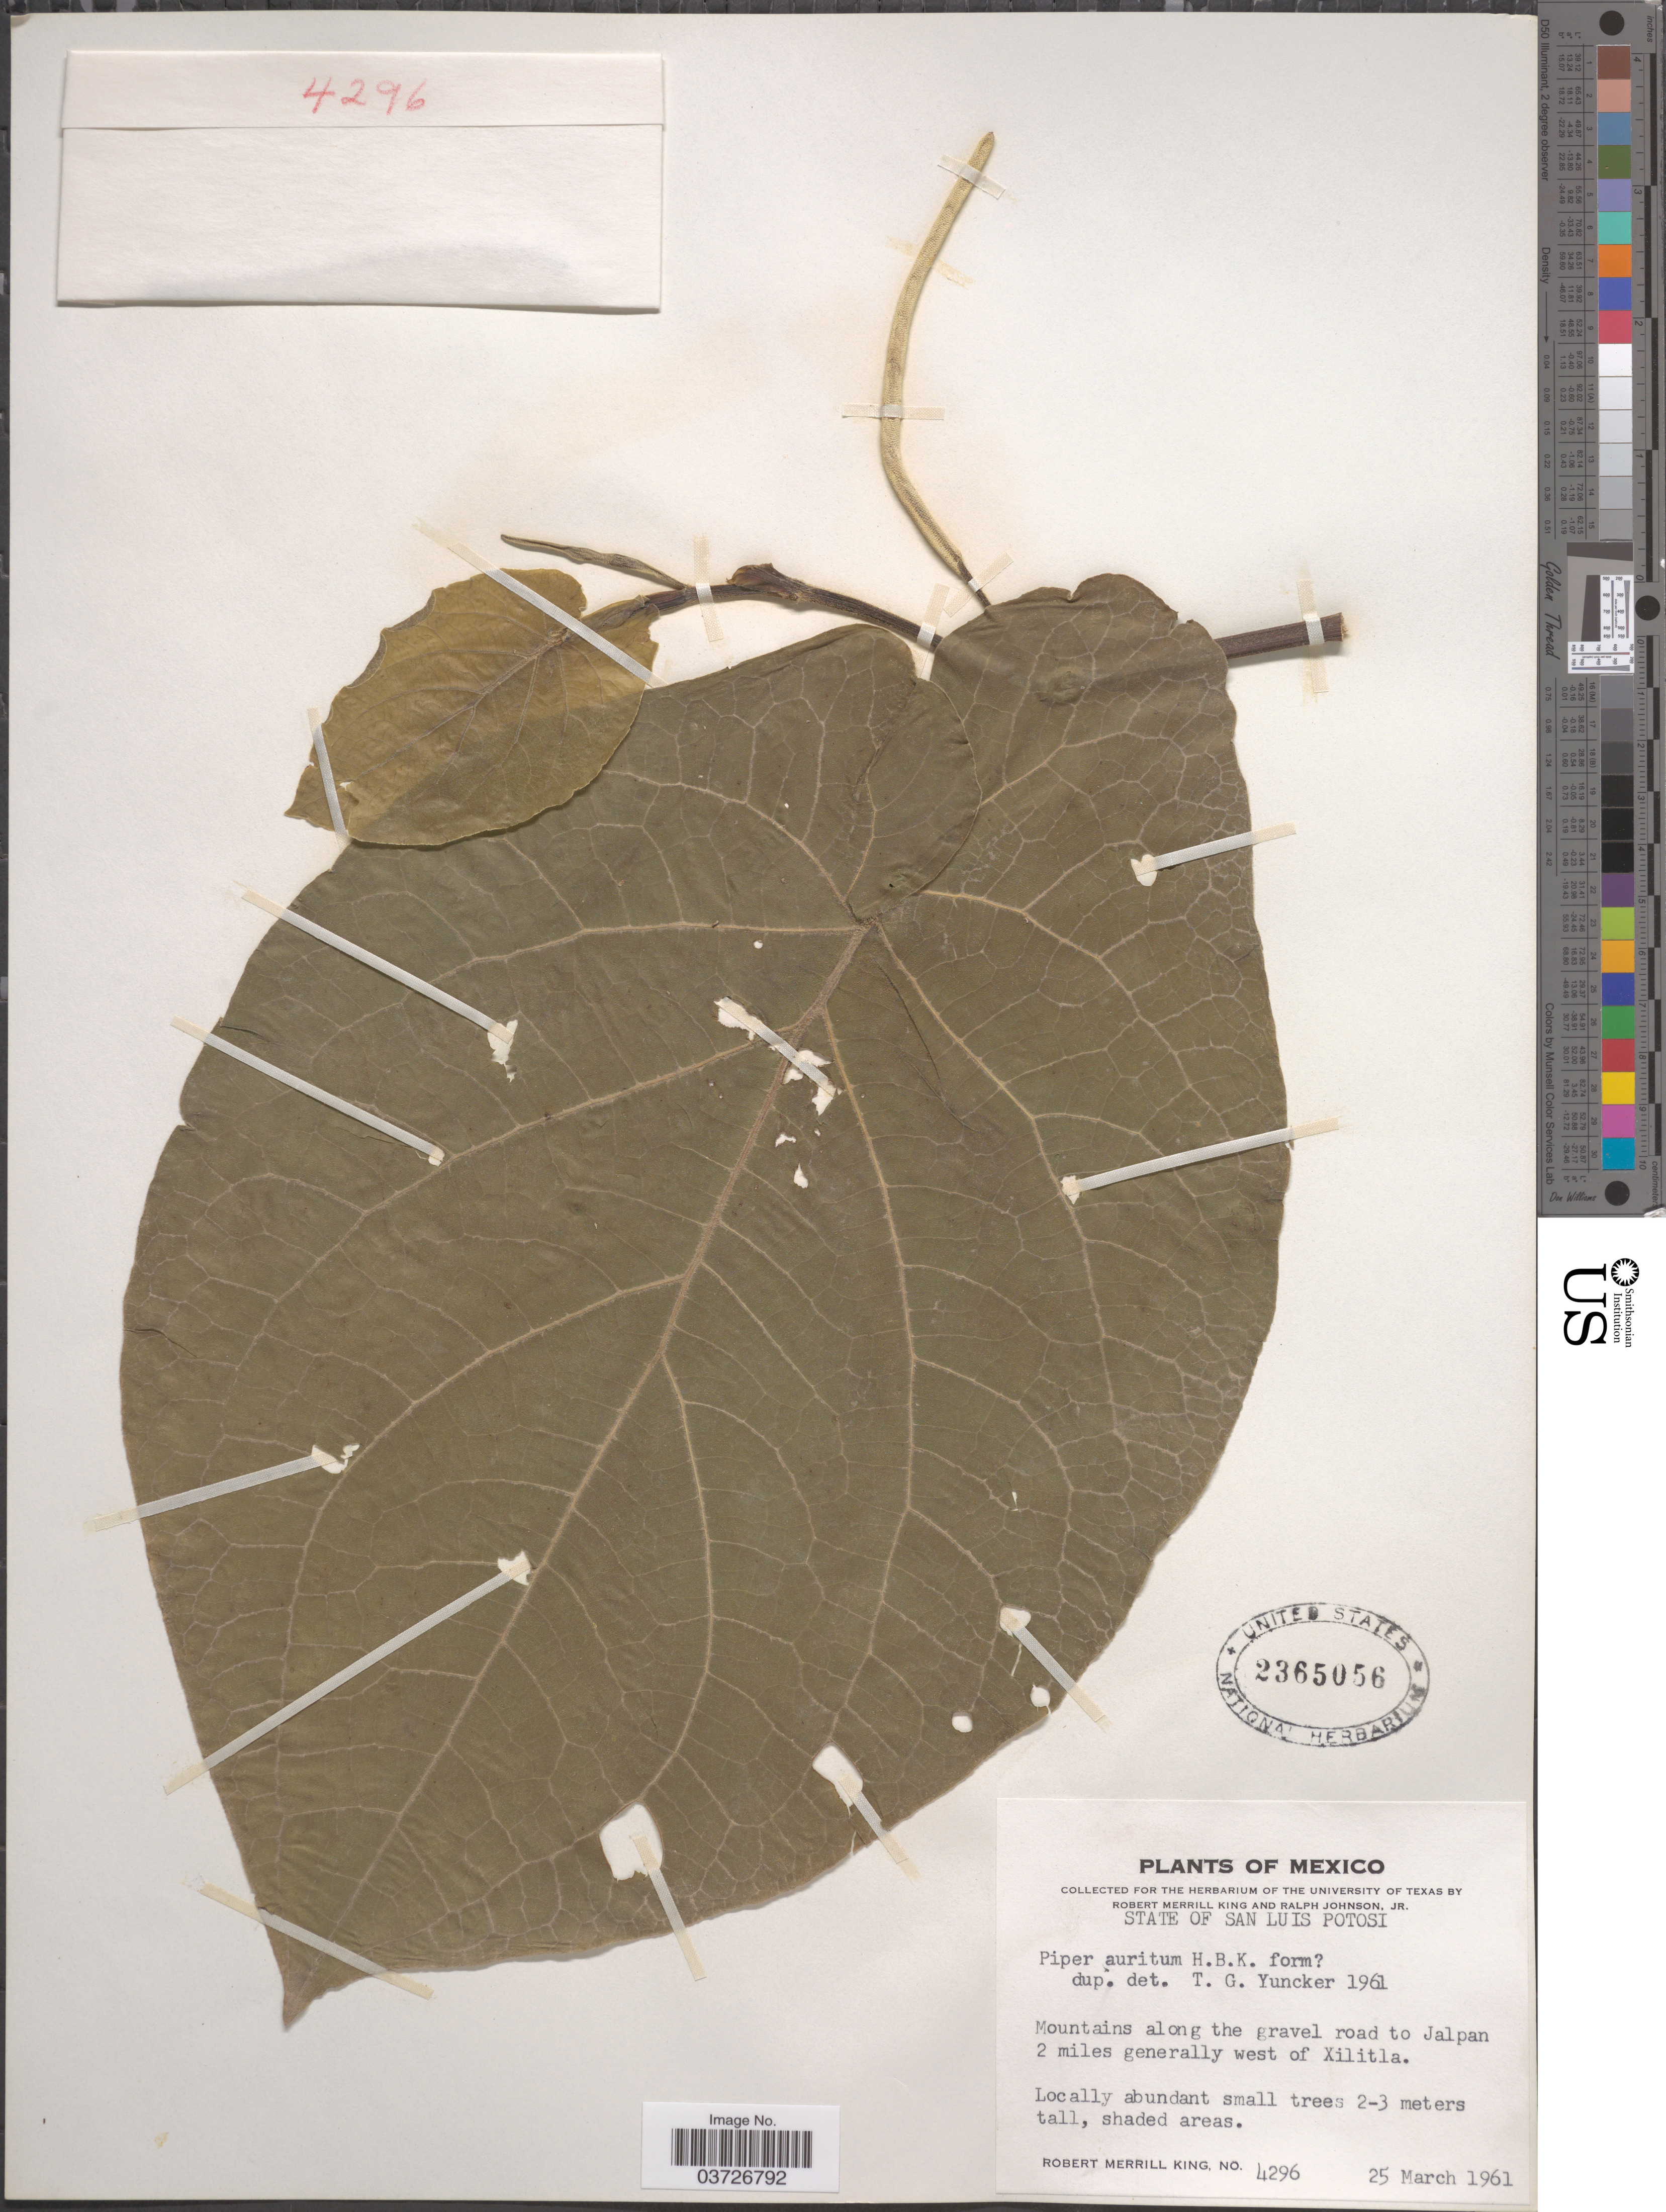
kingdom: Plantae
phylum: Tracheophyta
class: Magnoliopsida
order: Piperales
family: Piperaceae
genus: Piper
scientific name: Piper auritum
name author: Kunth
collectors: R. M. King & R. Johnson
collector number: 4296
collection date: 1961-03-25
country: Mexico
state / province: San Luis Potosí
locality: Mountains along the gravel road to Jalpan 2 miles generally west of Xilitla.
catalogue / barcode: US 2365056